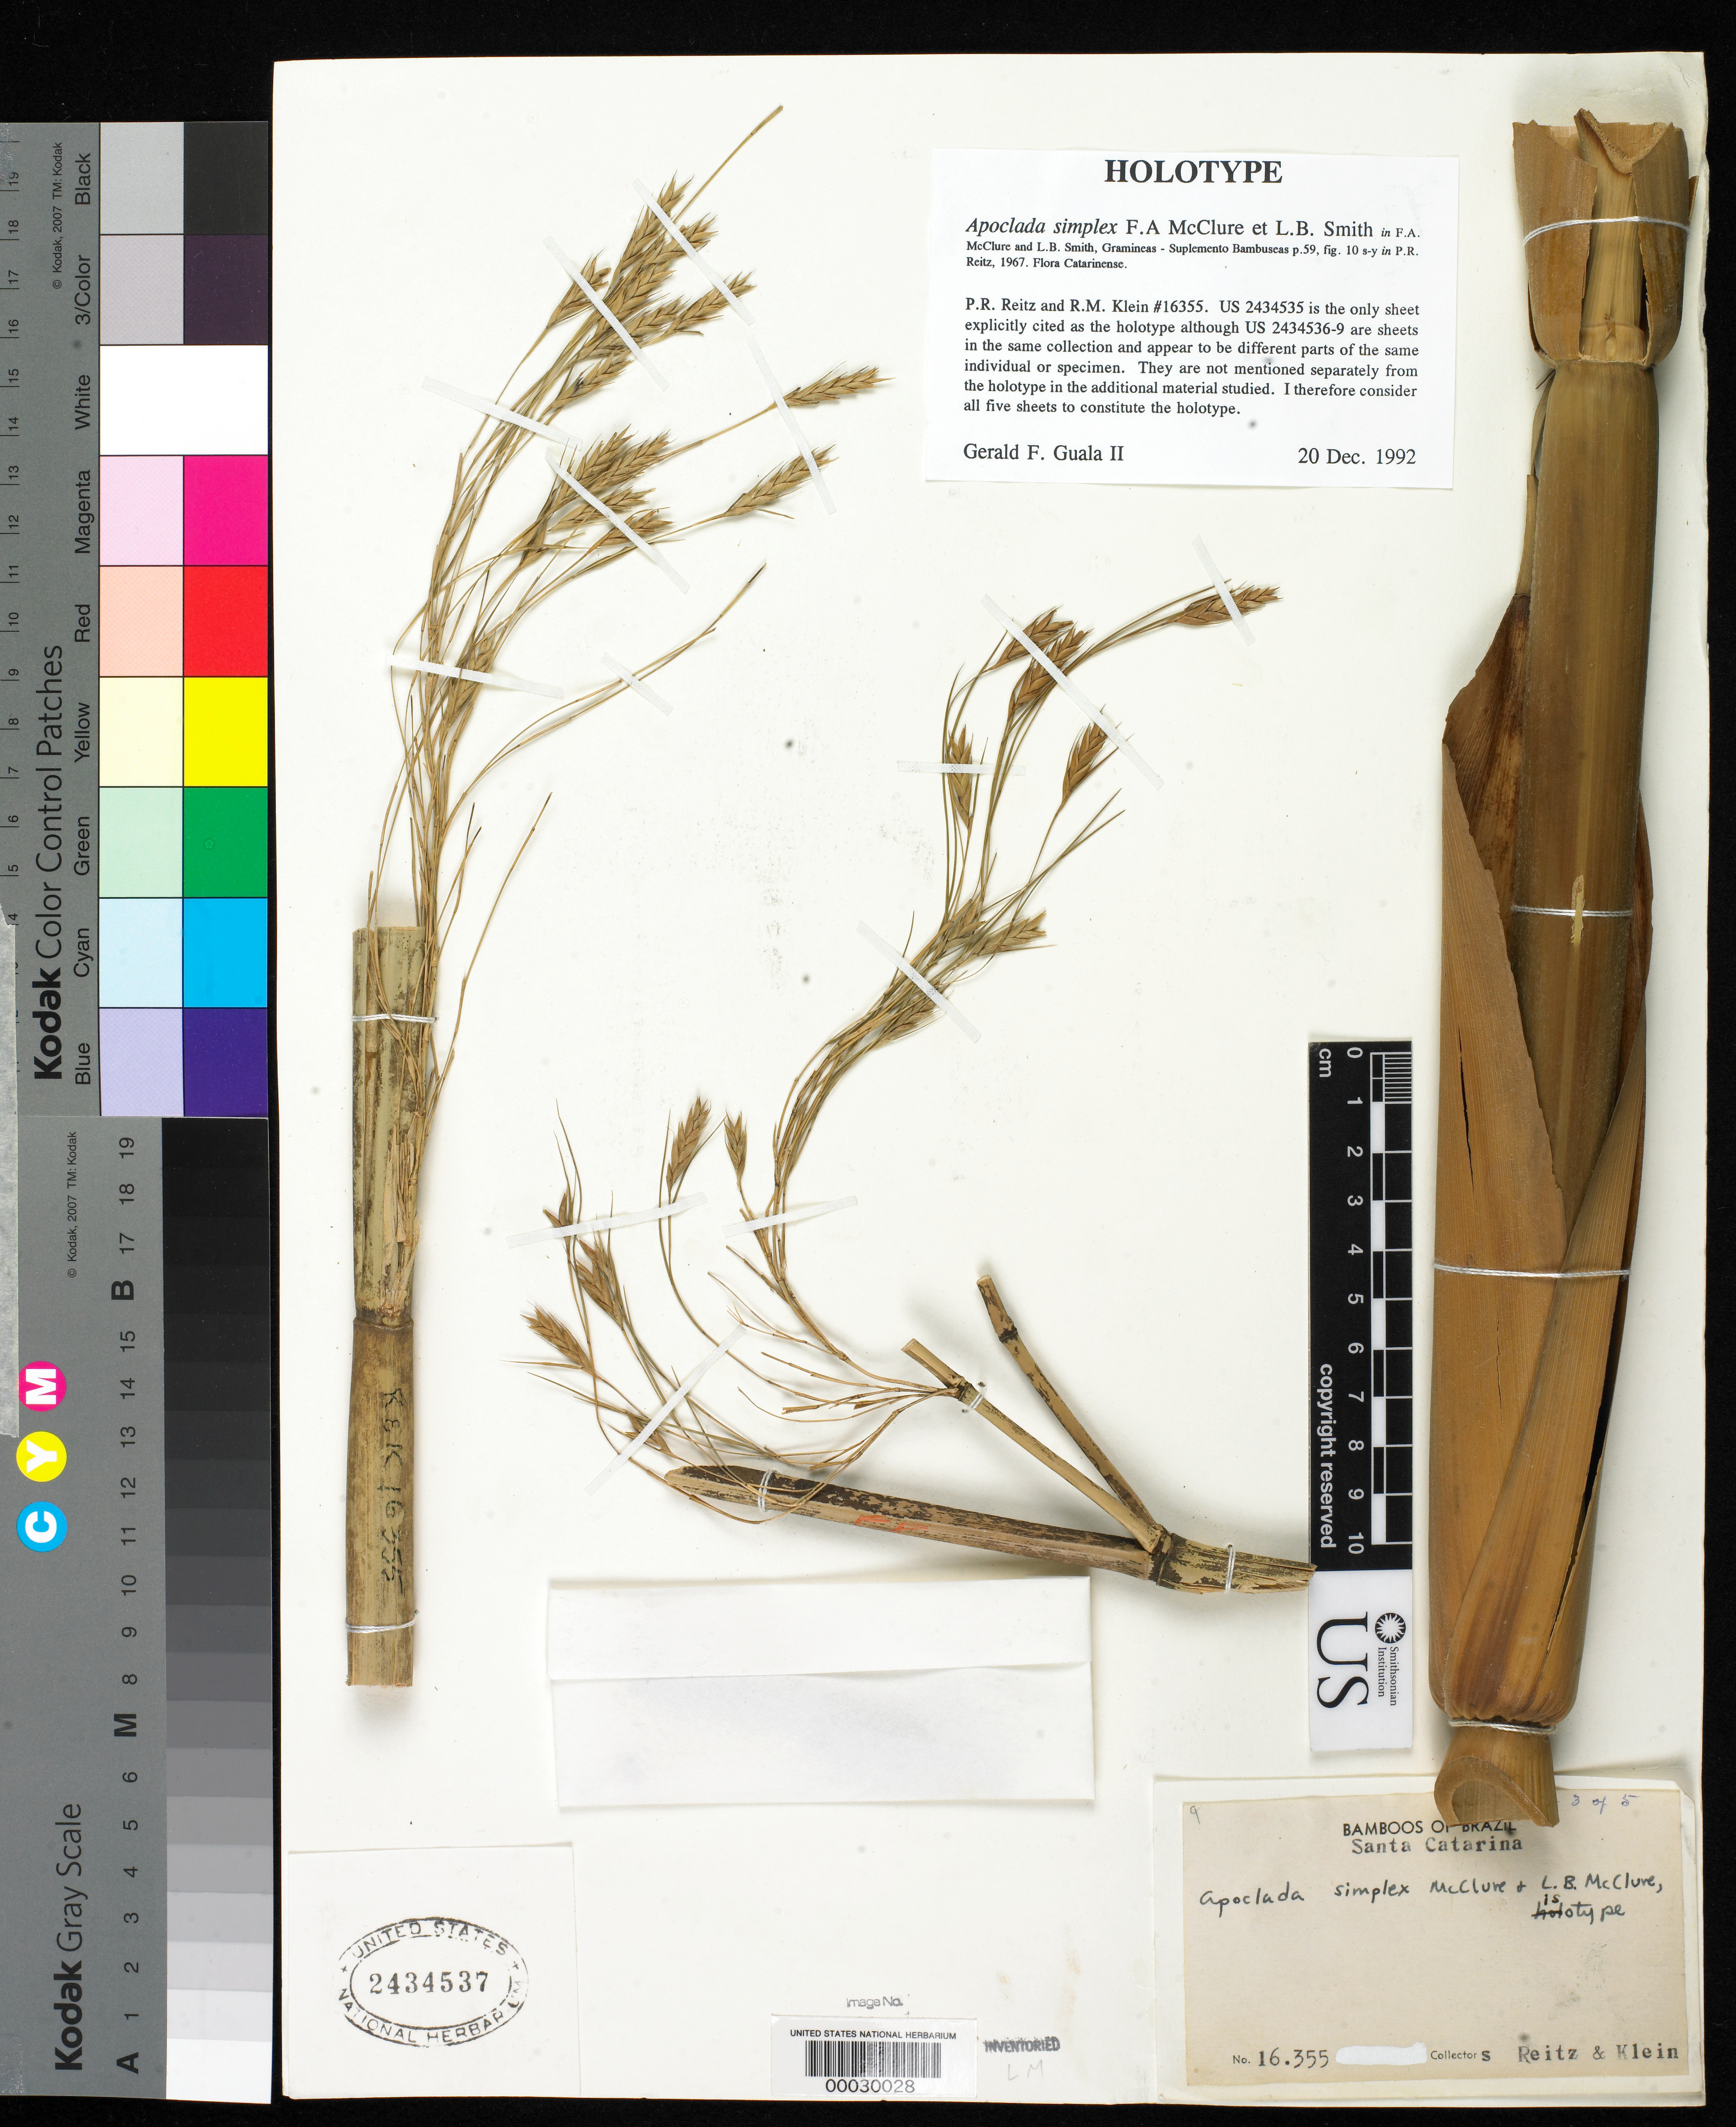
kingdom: Plantae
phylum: Tracheophyta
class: Liliopsida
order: Poales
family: Poaceae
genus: Apoclada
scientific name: Apoclada simplex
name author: McClure & L.B. Sm. in Reitz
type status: Holotype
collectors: R. Reitz & R. M. Klein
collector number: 16355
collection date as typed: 27 Dec 1963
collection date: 1963-12-27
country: Brazil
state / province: Santa Catarina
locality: Palmares, Campos Novos.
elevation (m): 900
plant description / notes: Protologue explicity (and only) cites US 2434535 as "holotypus speciei" but a series of 5 consecutively numbered sheets (USNH 2434535-2434539) are cross-annotated "sheet 1 of 5", "2 of 5", etc. and all were originally annotated "holotype" (sheets 2-5 altered at some later date to "isotype"). See annotation by G.F. Guala II (1992), concluding all 5 sheets comprise a single holotype.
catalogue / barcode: US 2434537